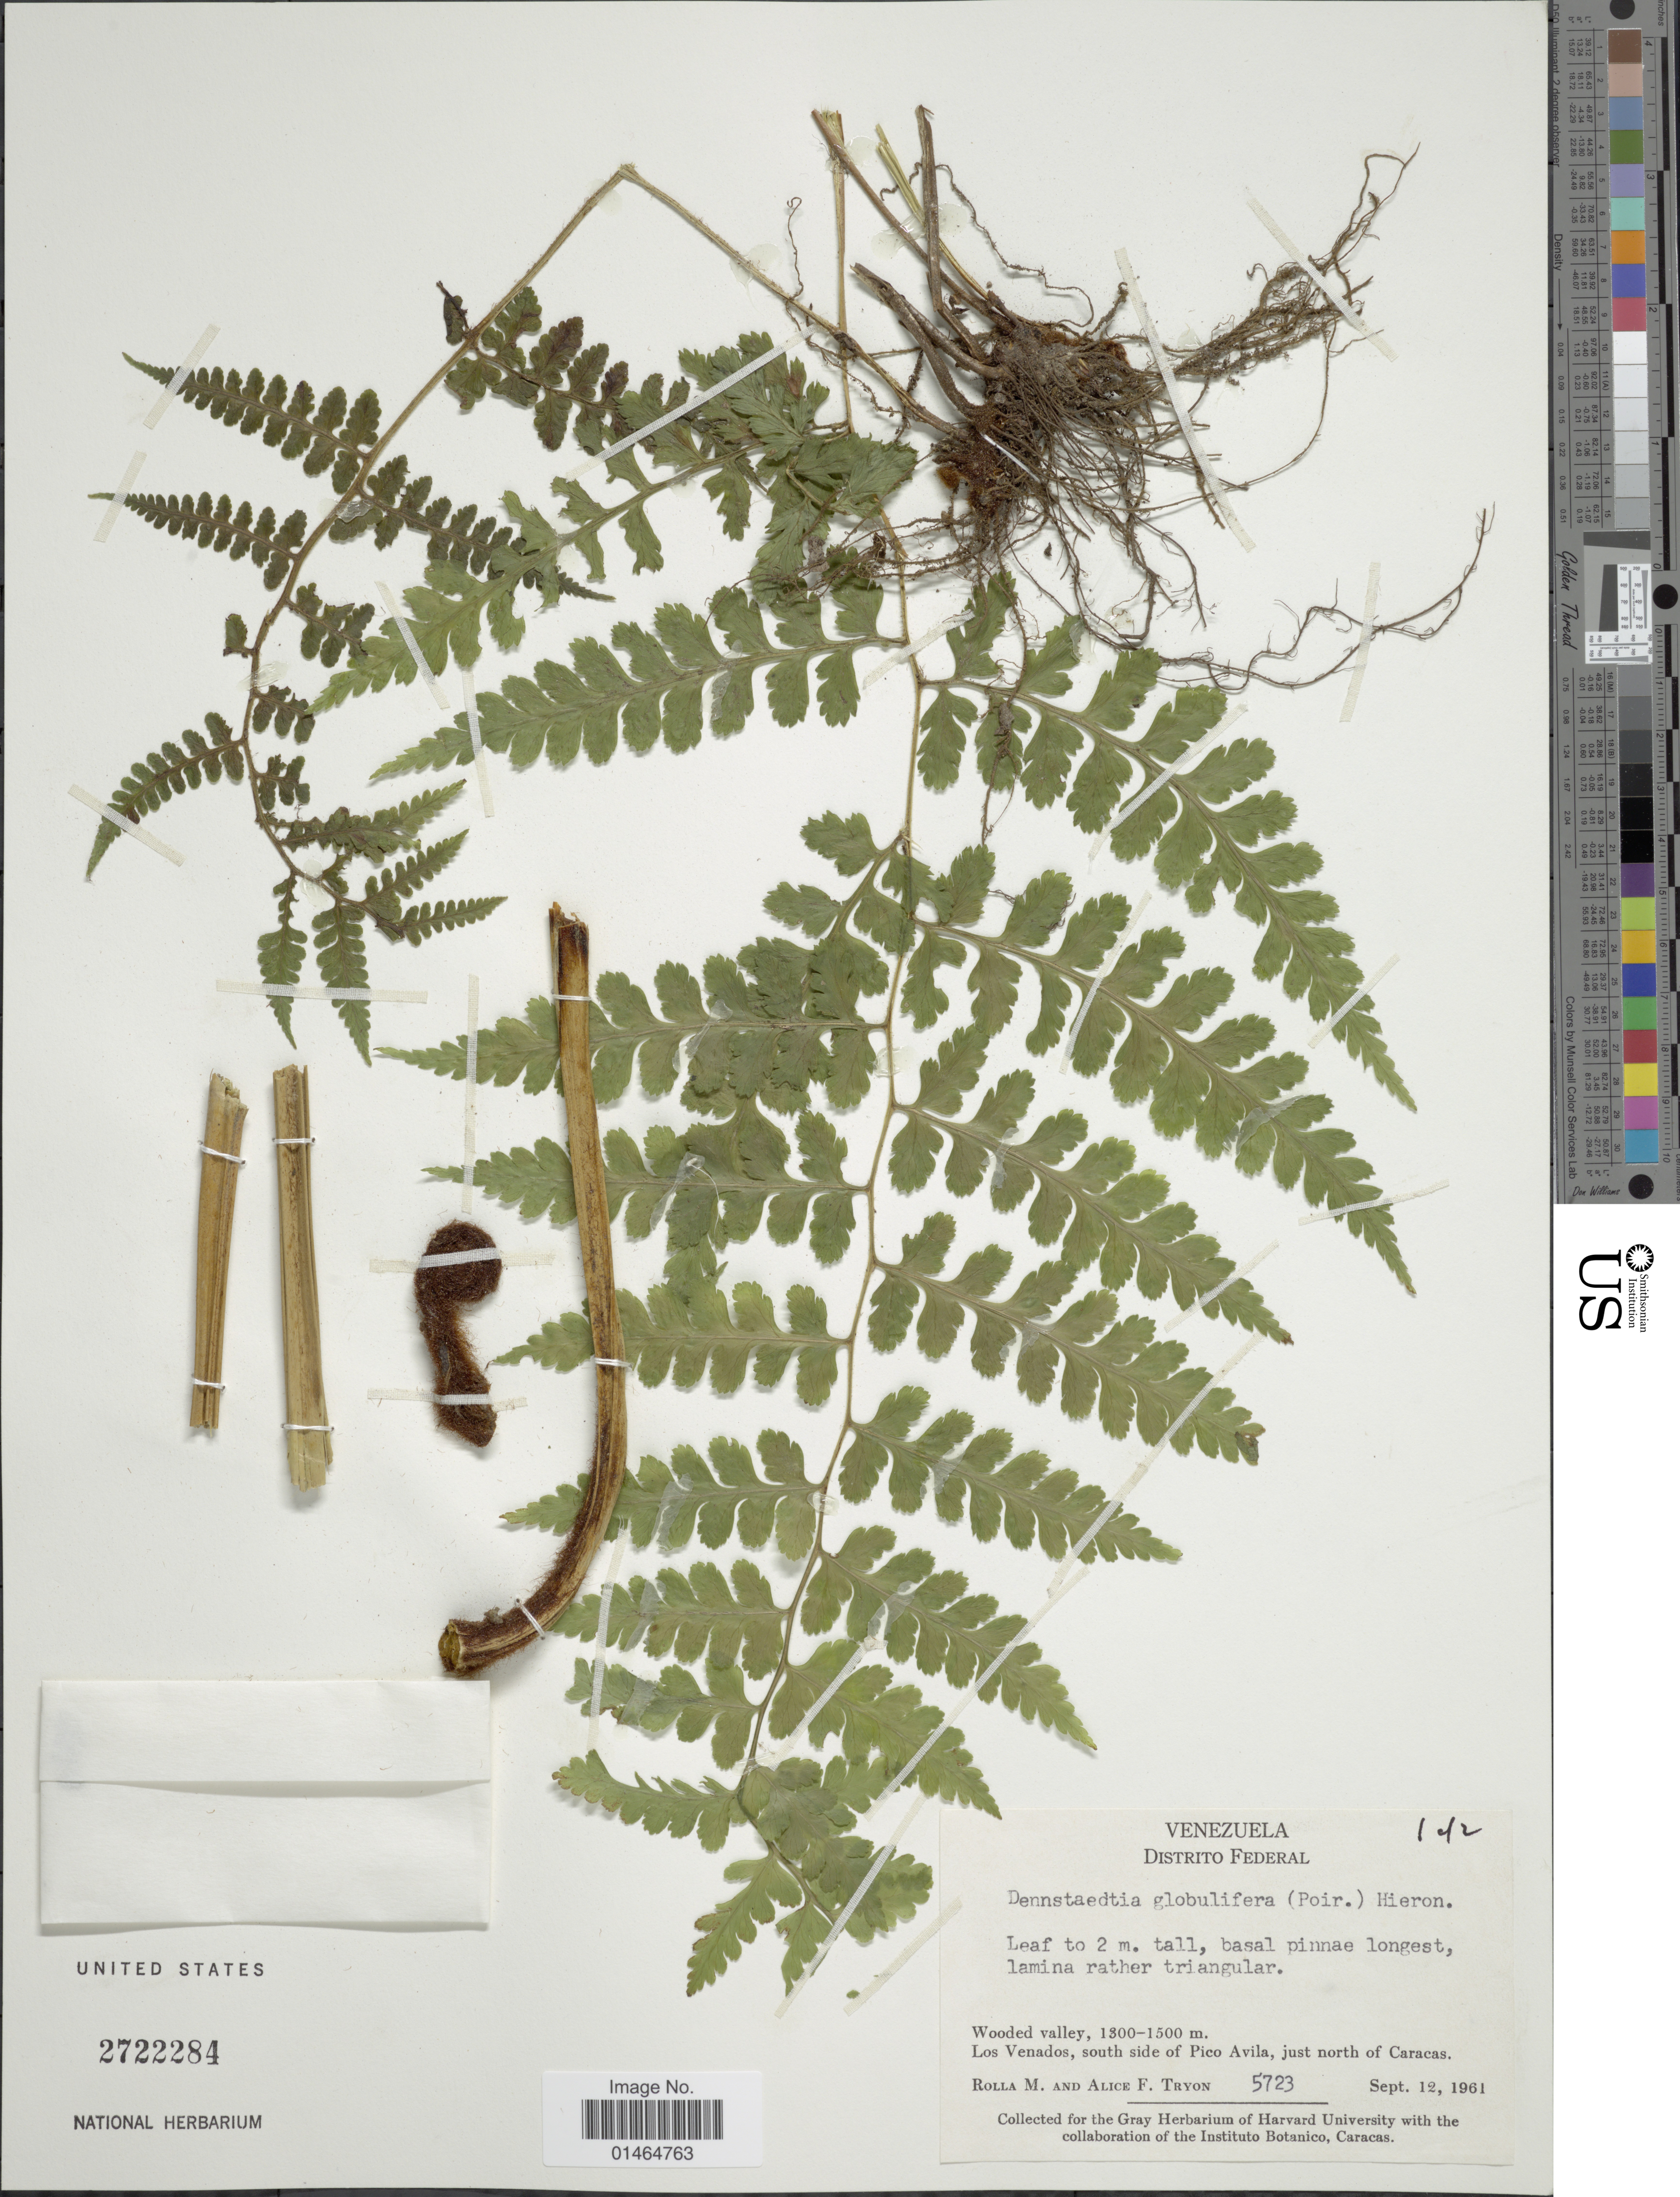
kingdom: Plantae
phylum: Tracheophyta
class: Polypodiopsida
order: Polypodiales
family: Dennstaedtiaceae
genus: Dennstaedtia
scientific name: Dennstaedtia globulifera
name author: (Poir.) Hieron.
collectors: R. M. Tryon & A. F. Tryon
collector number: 5723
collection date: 1961-09-12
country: Venezuela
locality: Distrito Federal. Wooded valley. Los Venados, south side of Pico Avila, just north of Caracas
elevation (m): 1300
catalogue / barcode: US 2722284